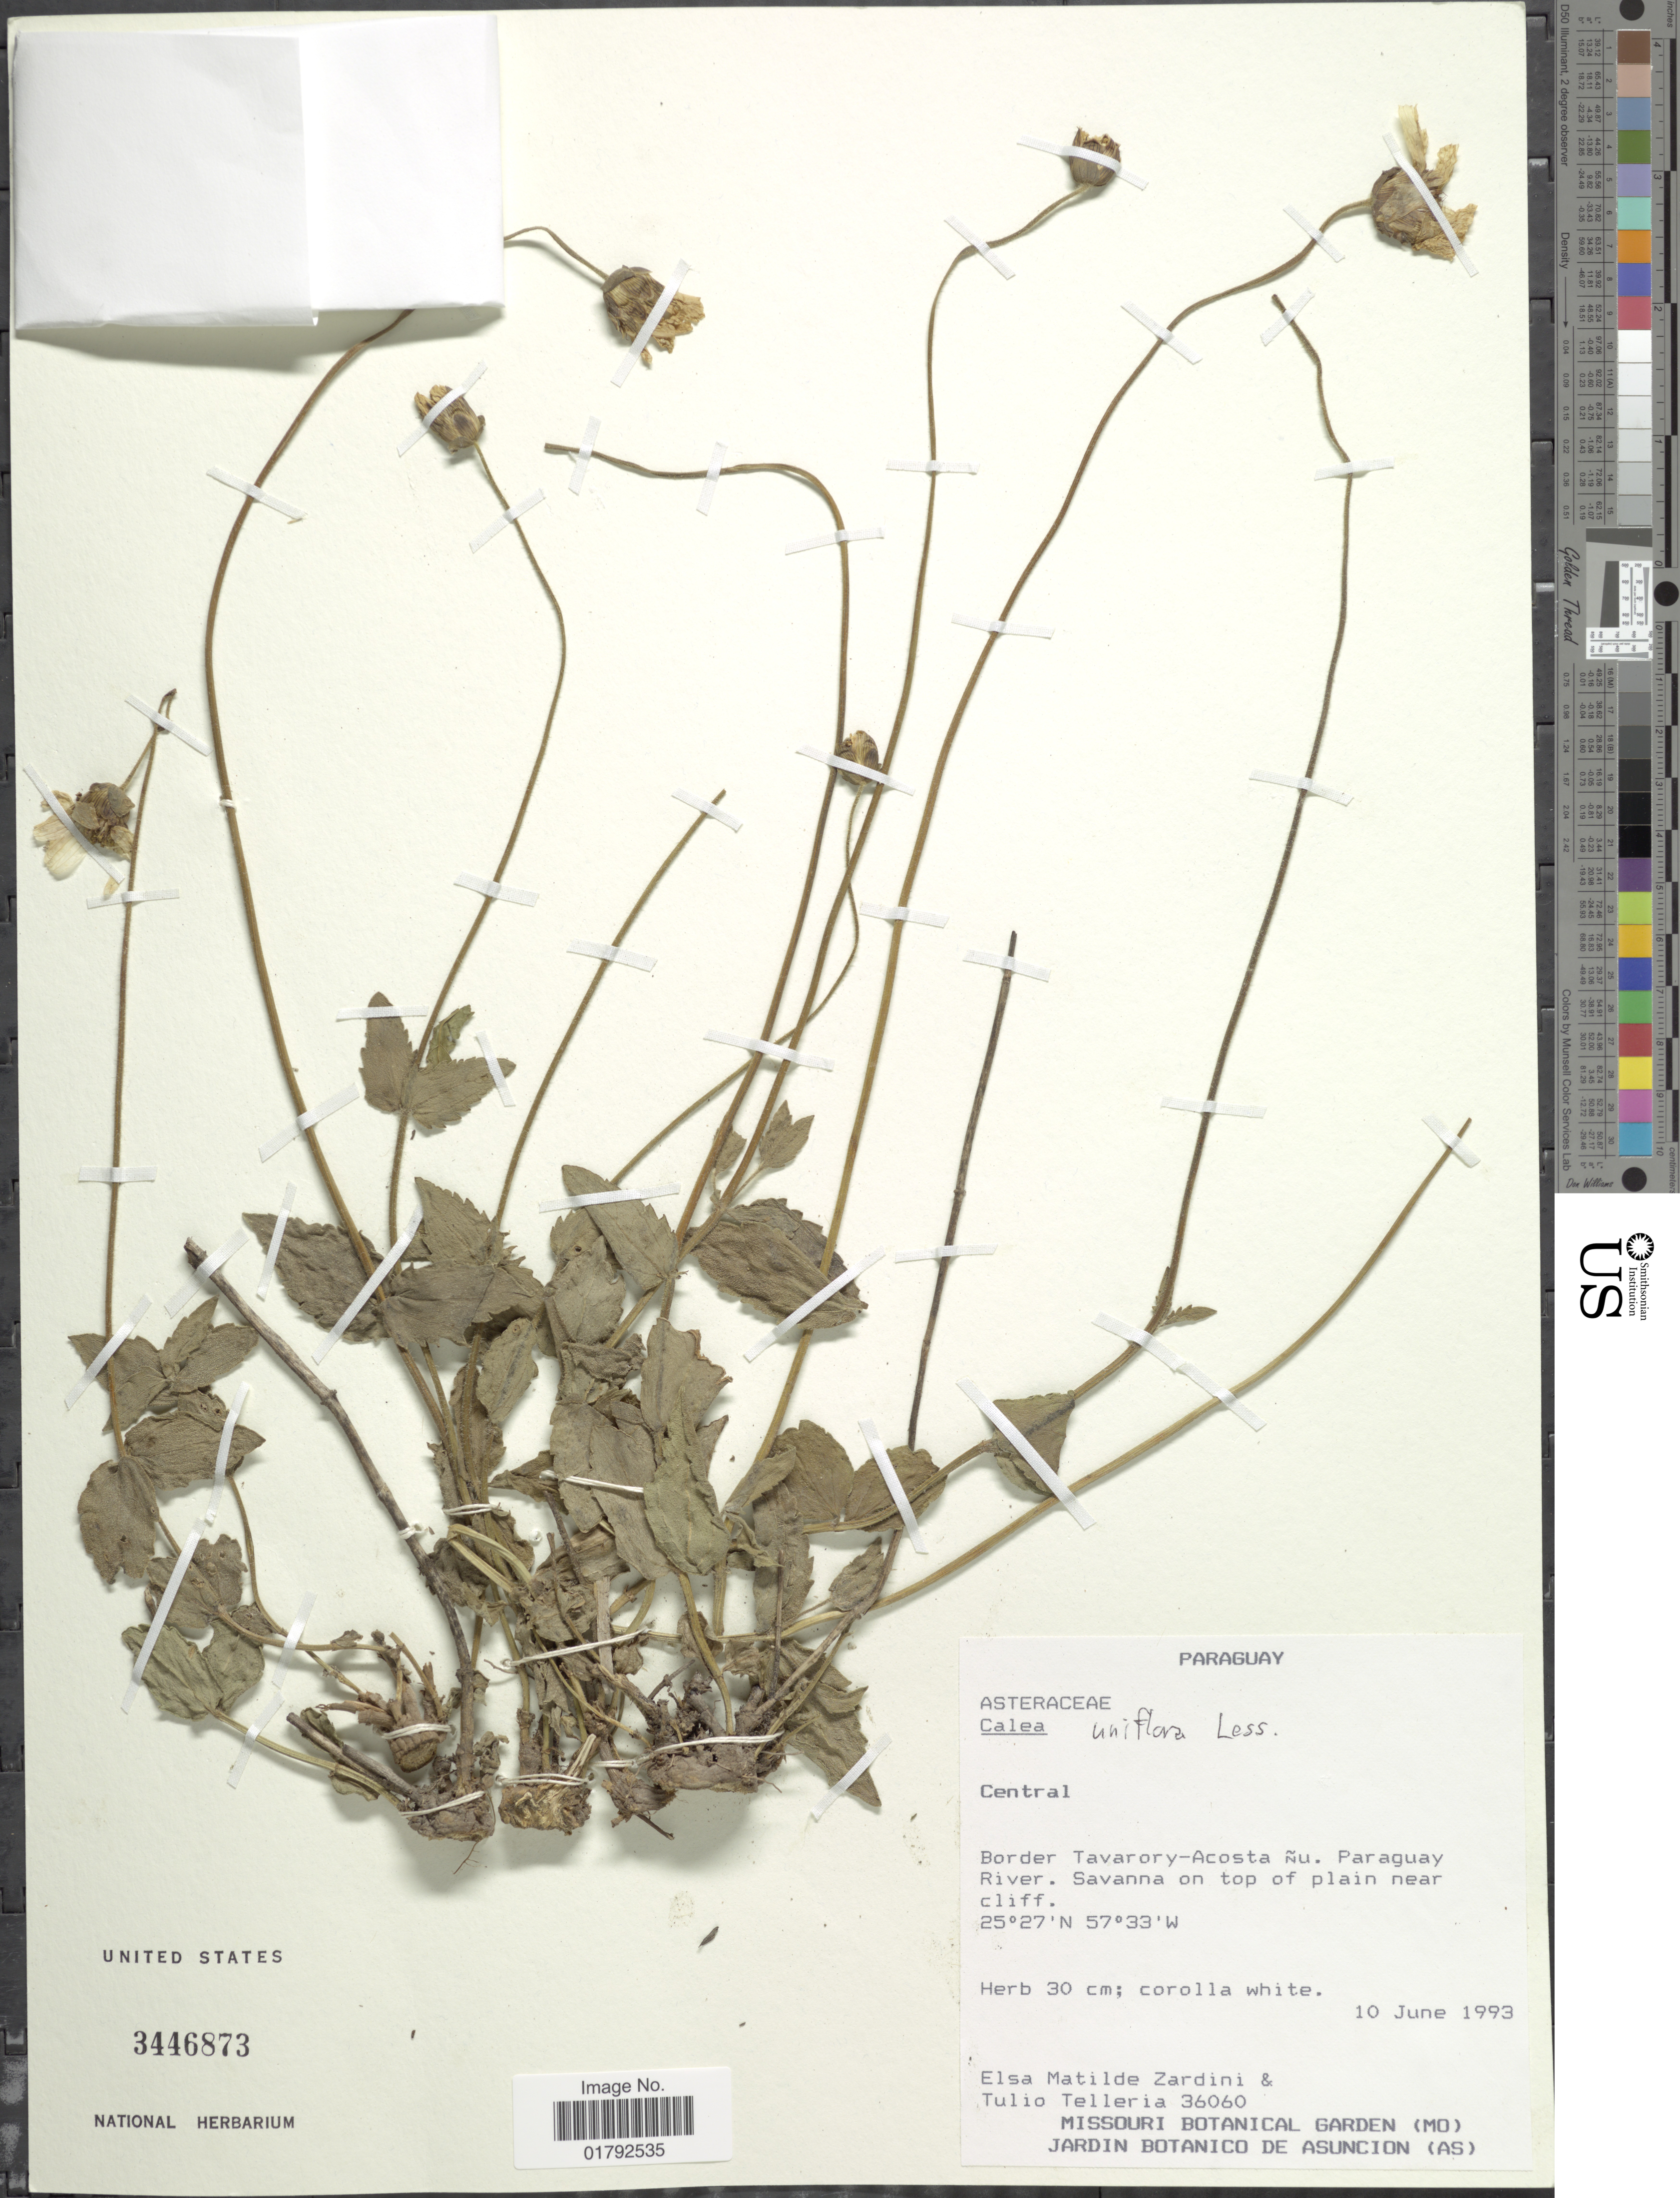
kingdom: Plantae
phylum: Tracheophyta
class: Magnoliopsida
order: Asterales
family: Asteraceae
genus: Calea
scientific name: Calea uniflora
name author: Less.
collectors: E. M. Zardini & T. Telleria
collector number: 36060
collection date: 1993-06-10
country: Paraguay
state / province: Central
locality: Border, Tavarory-Acosta nu, Paraguay river, savanna on top of plain near cliff.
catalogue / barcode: US 3446873